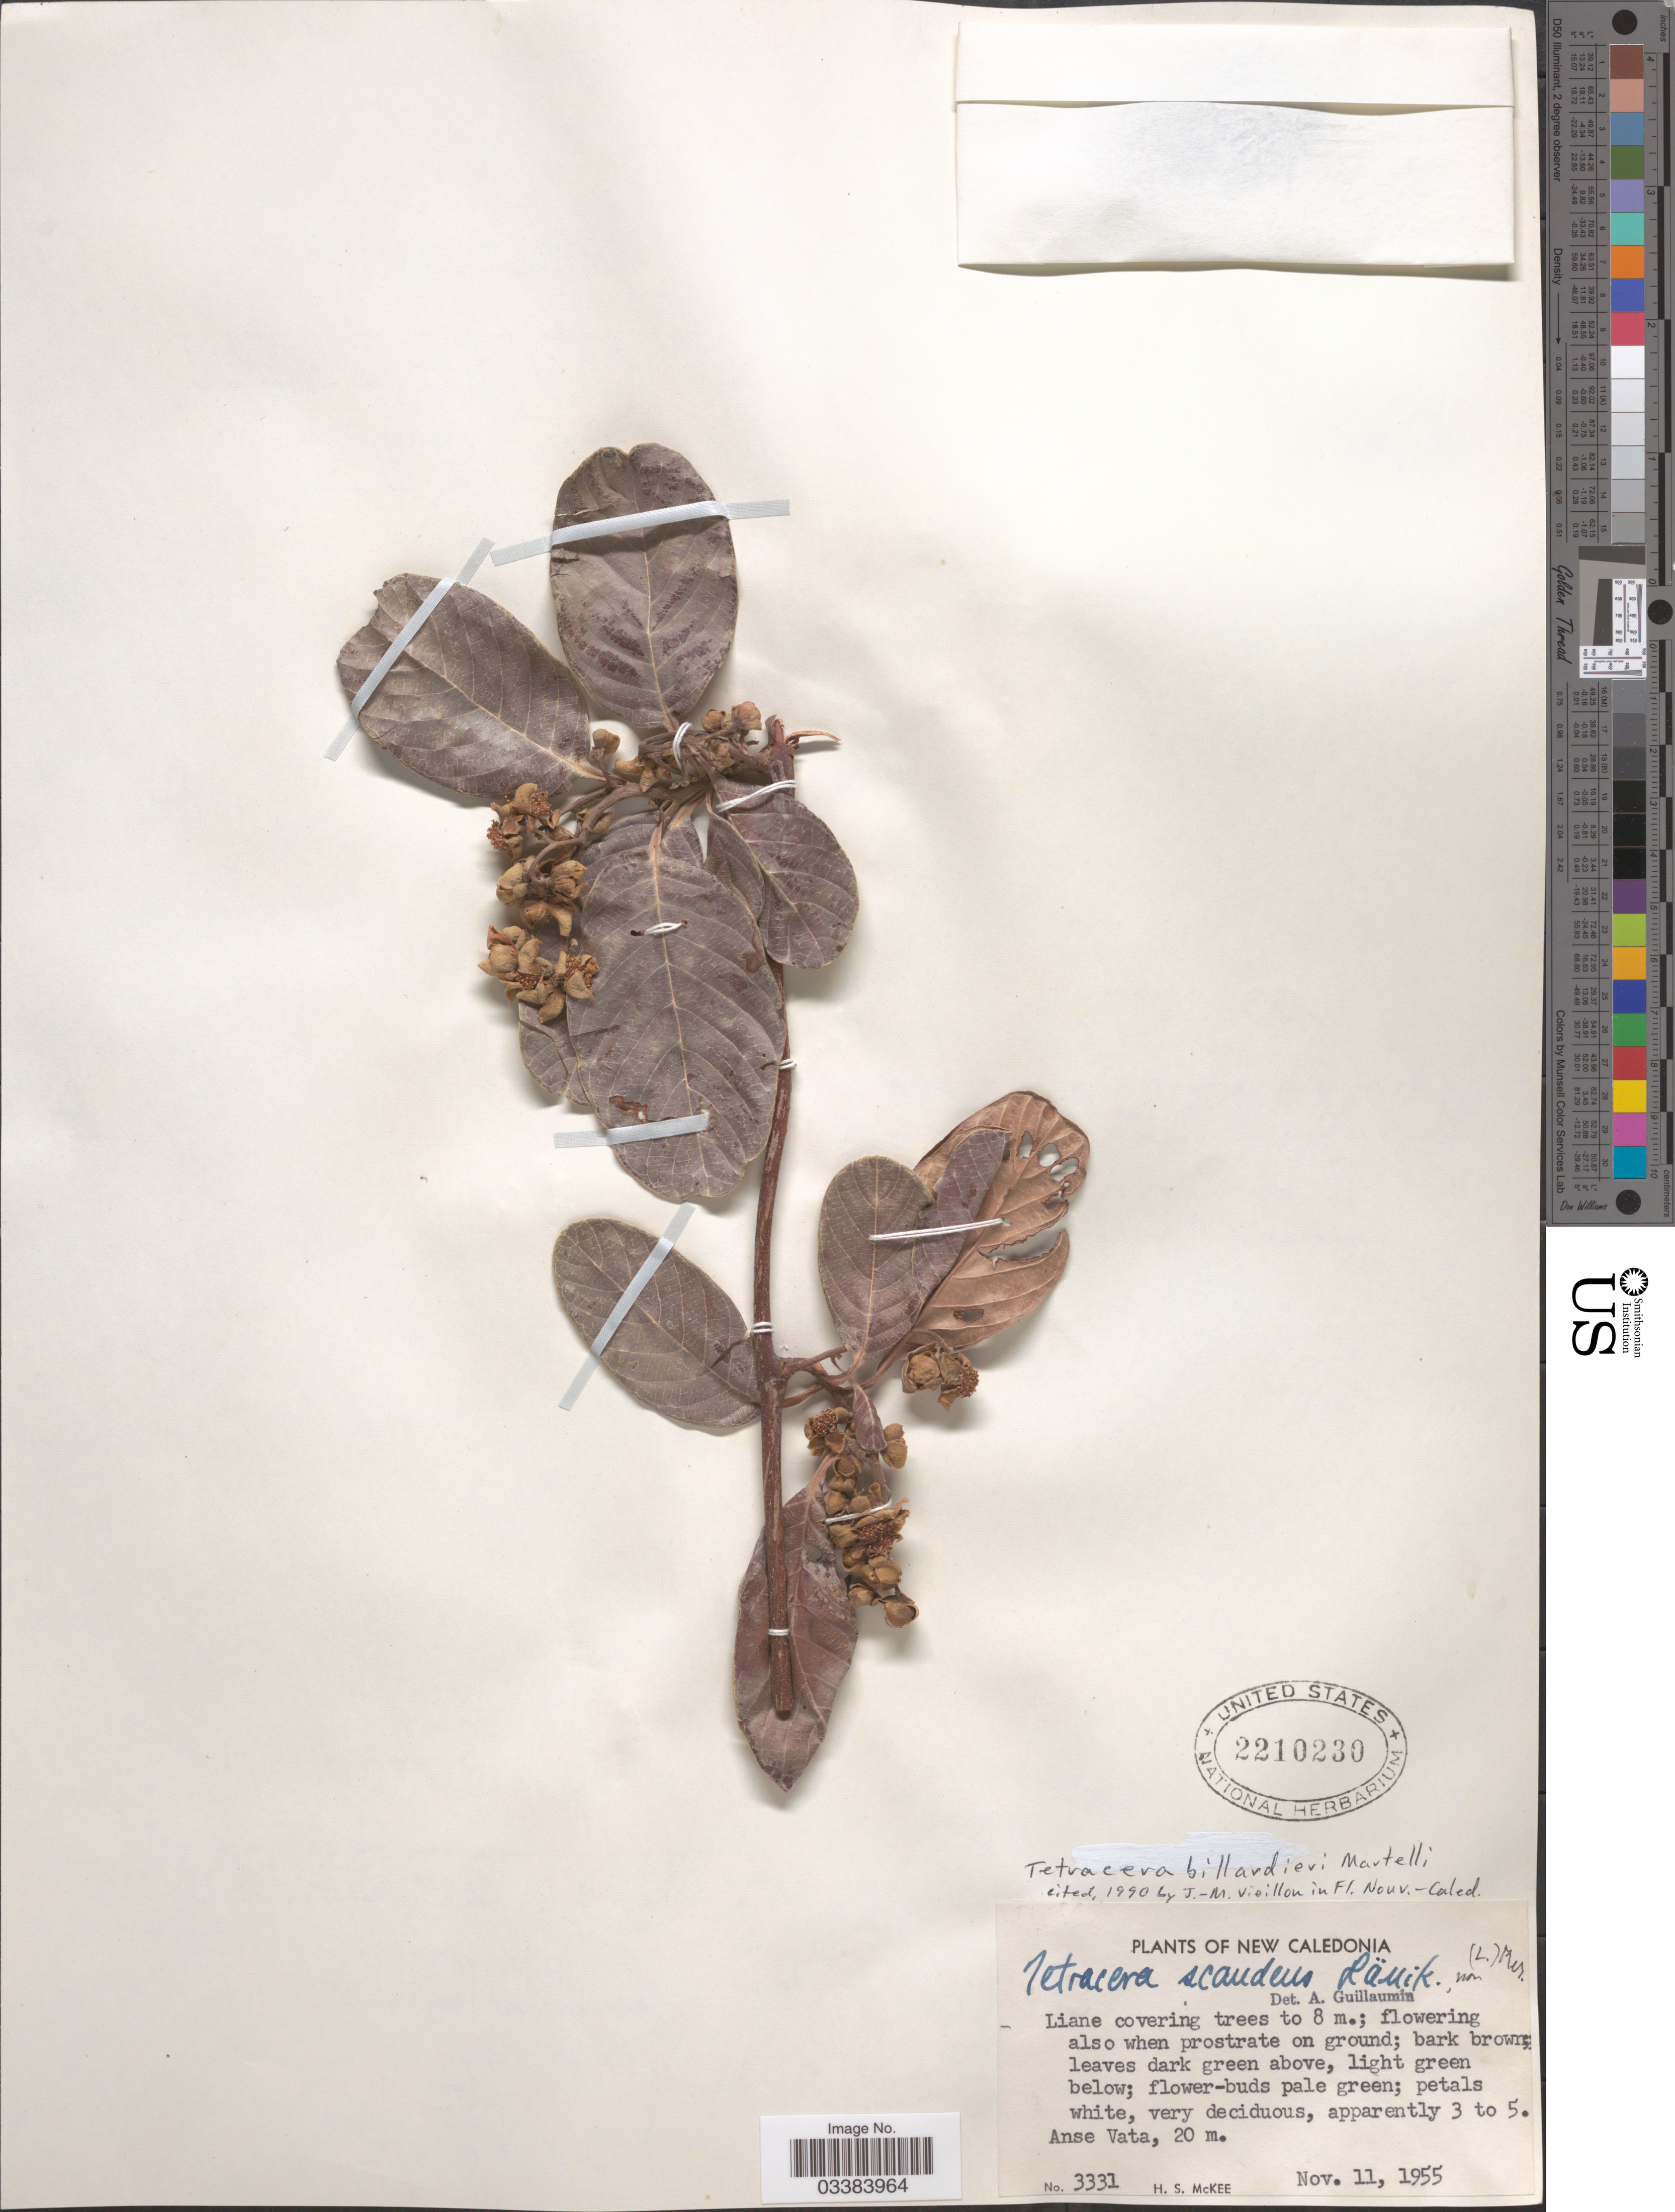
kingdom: Plantae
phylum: Tracheophyta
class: Magnoliopsida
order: Dilleniales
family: Dilleniaceae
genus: Tetracera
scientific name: Tetracera billardieri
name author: Martelli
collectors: H. S. McKee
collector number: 3331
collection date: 1955-11-11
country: New Caledonia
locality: Anse Vata.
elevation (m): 20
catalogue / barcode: US 2210230